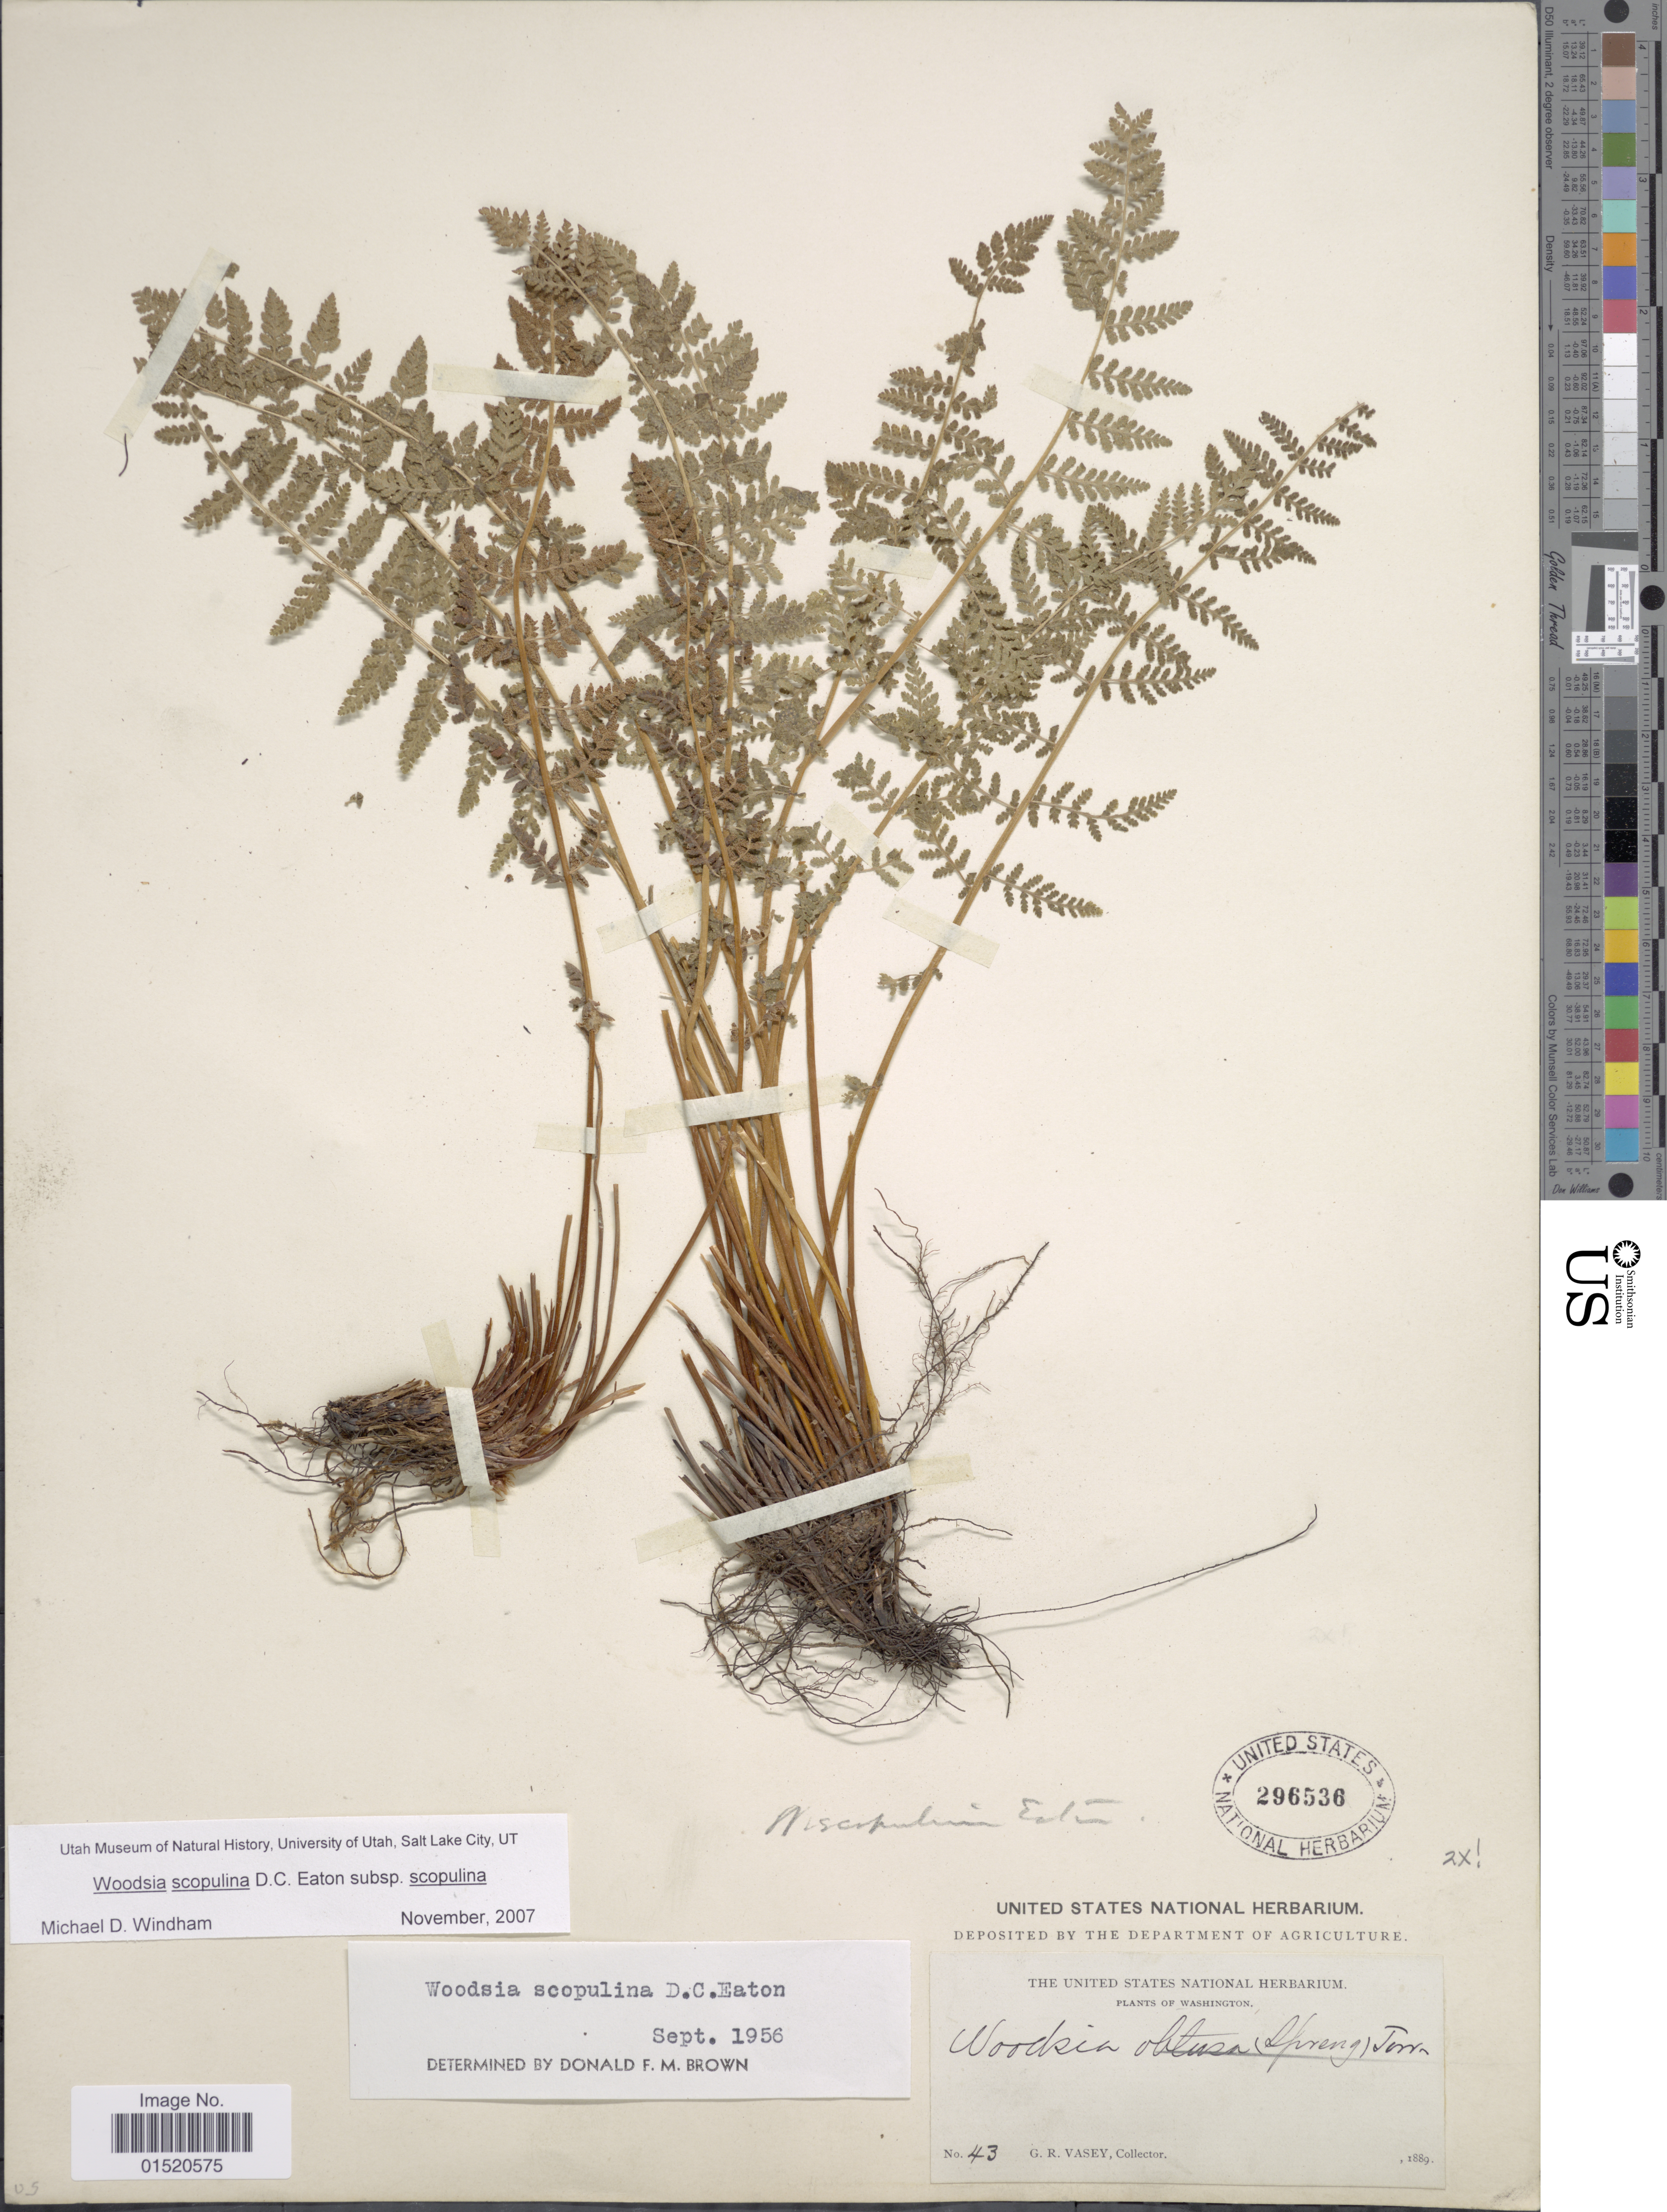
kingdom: Plantae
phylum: Tracheophyta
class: Polypodiopsida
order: Polypodiales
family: Woodsiaceae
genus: Woodsia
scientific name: Woodsia scopulina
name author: D.C. Eaton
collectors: G. R. Vasey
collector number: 43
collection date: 1889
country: United States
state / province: Washington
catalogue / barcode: US 296536